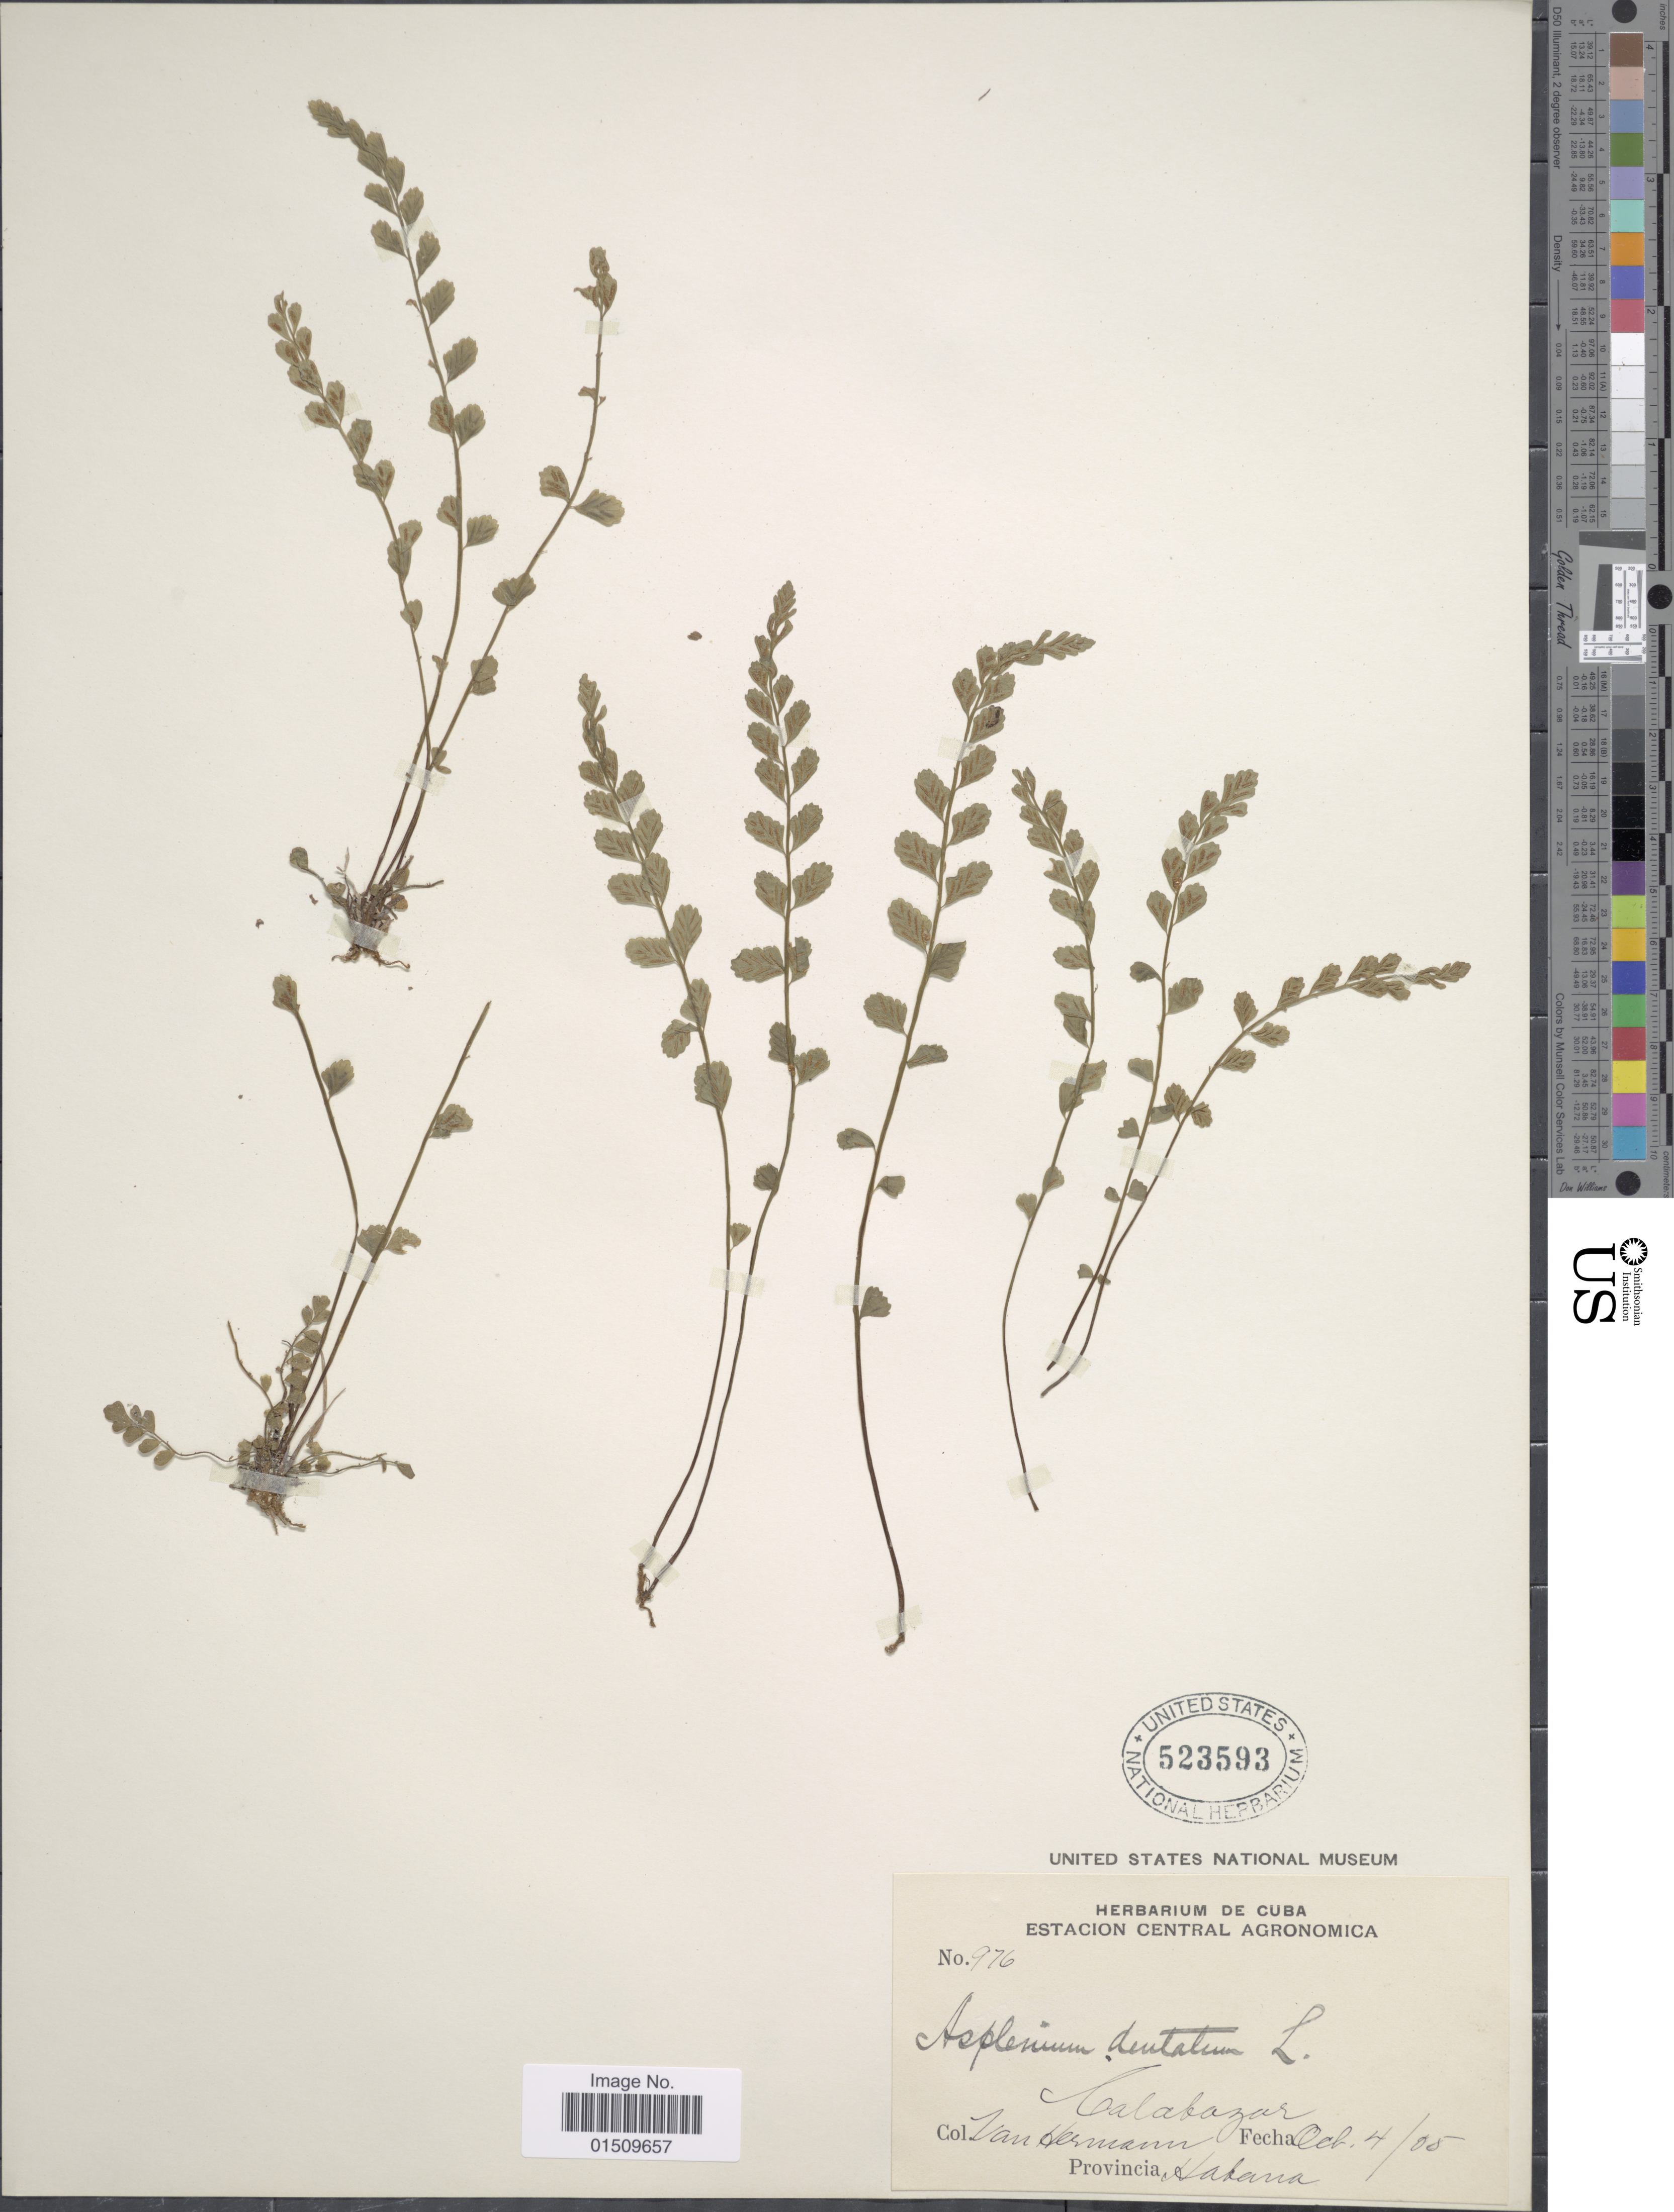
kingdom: Plantae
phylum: Tracheophyta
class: Polypodiopsida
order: Polypodiales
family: Aspleniaceae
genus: Asplenium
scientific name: Asplenium trichomanes-dentatum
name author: L.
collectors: Van Hermann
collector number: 976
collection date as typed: Transcribed d/m/y: 4/10/5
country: Cuba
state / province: La Habana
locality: Calabazar.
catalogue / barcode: US 523593